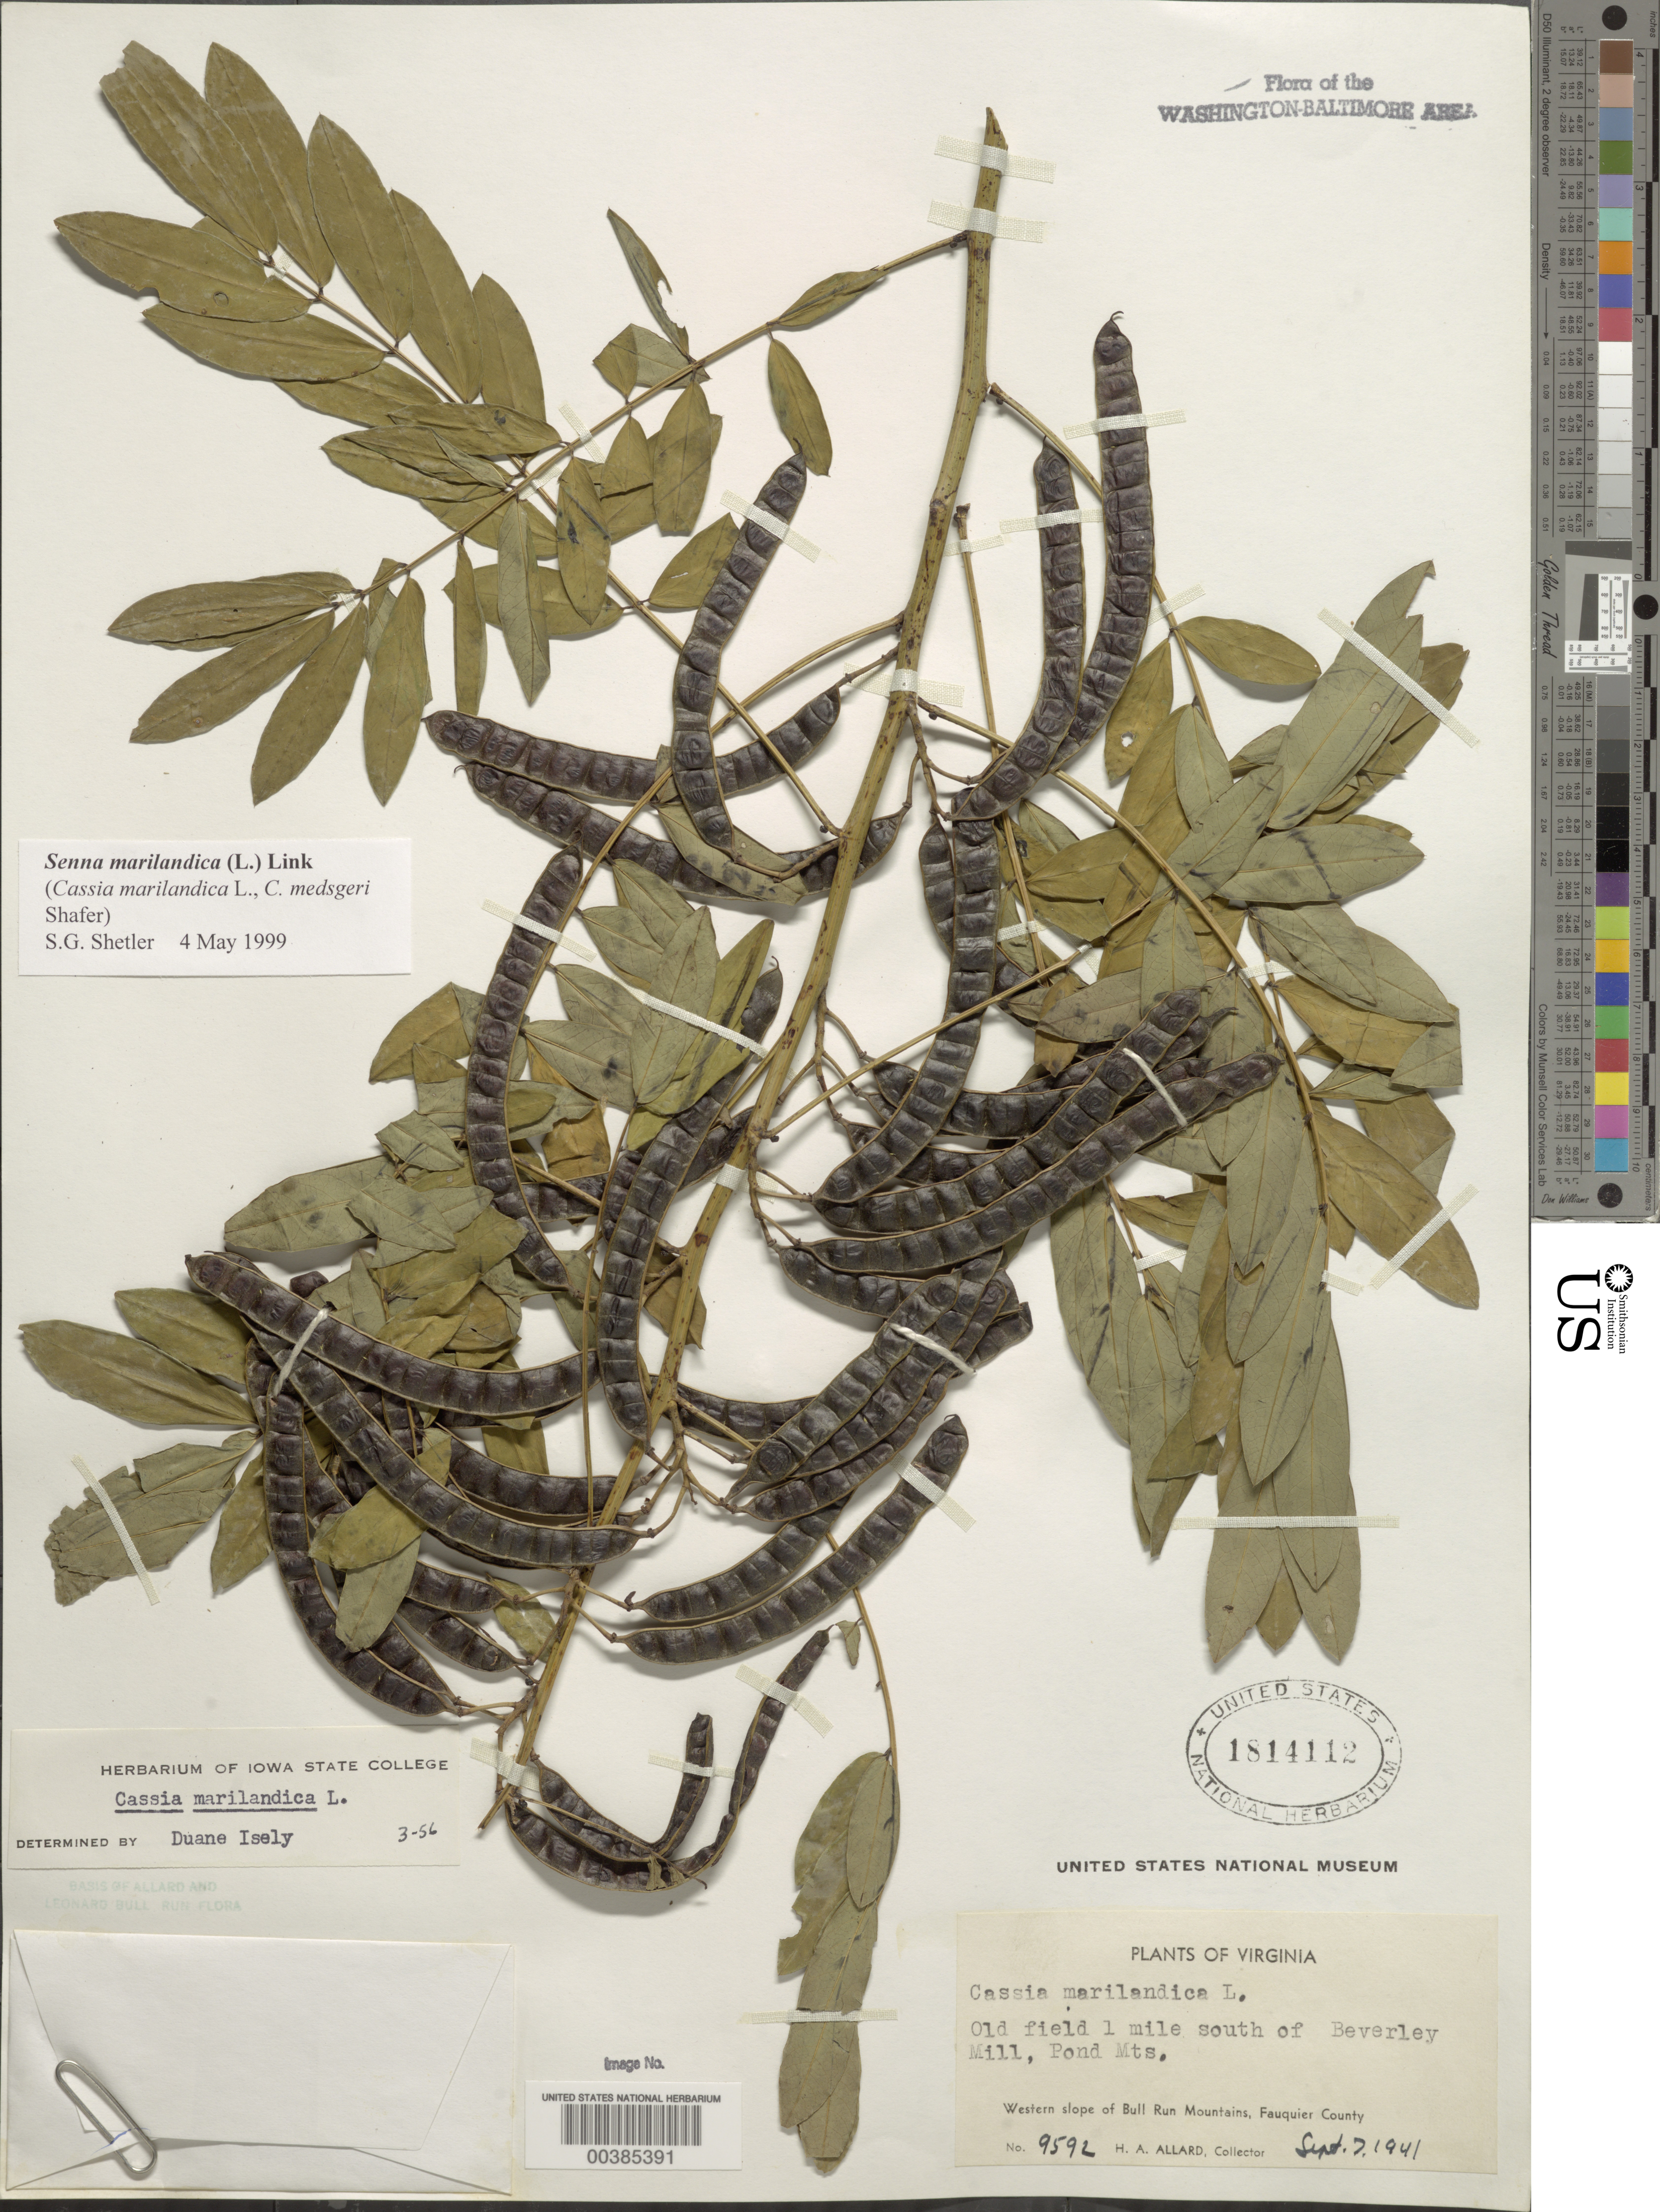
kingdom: Plantae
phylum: Tracheophyta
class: Magnoliopsida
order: Fabales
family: Fabaceae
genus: Senna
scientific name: Senna marilandica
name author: (L.) Link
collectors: H. A. Allard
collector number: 9592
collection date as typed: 07 Sep 1941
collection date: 1941-09-07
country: United States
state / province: Virginia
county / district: Fauquier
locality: South of Beverley Mill, Pond Mts. Bull Run Mts.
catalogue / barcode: US 1814112